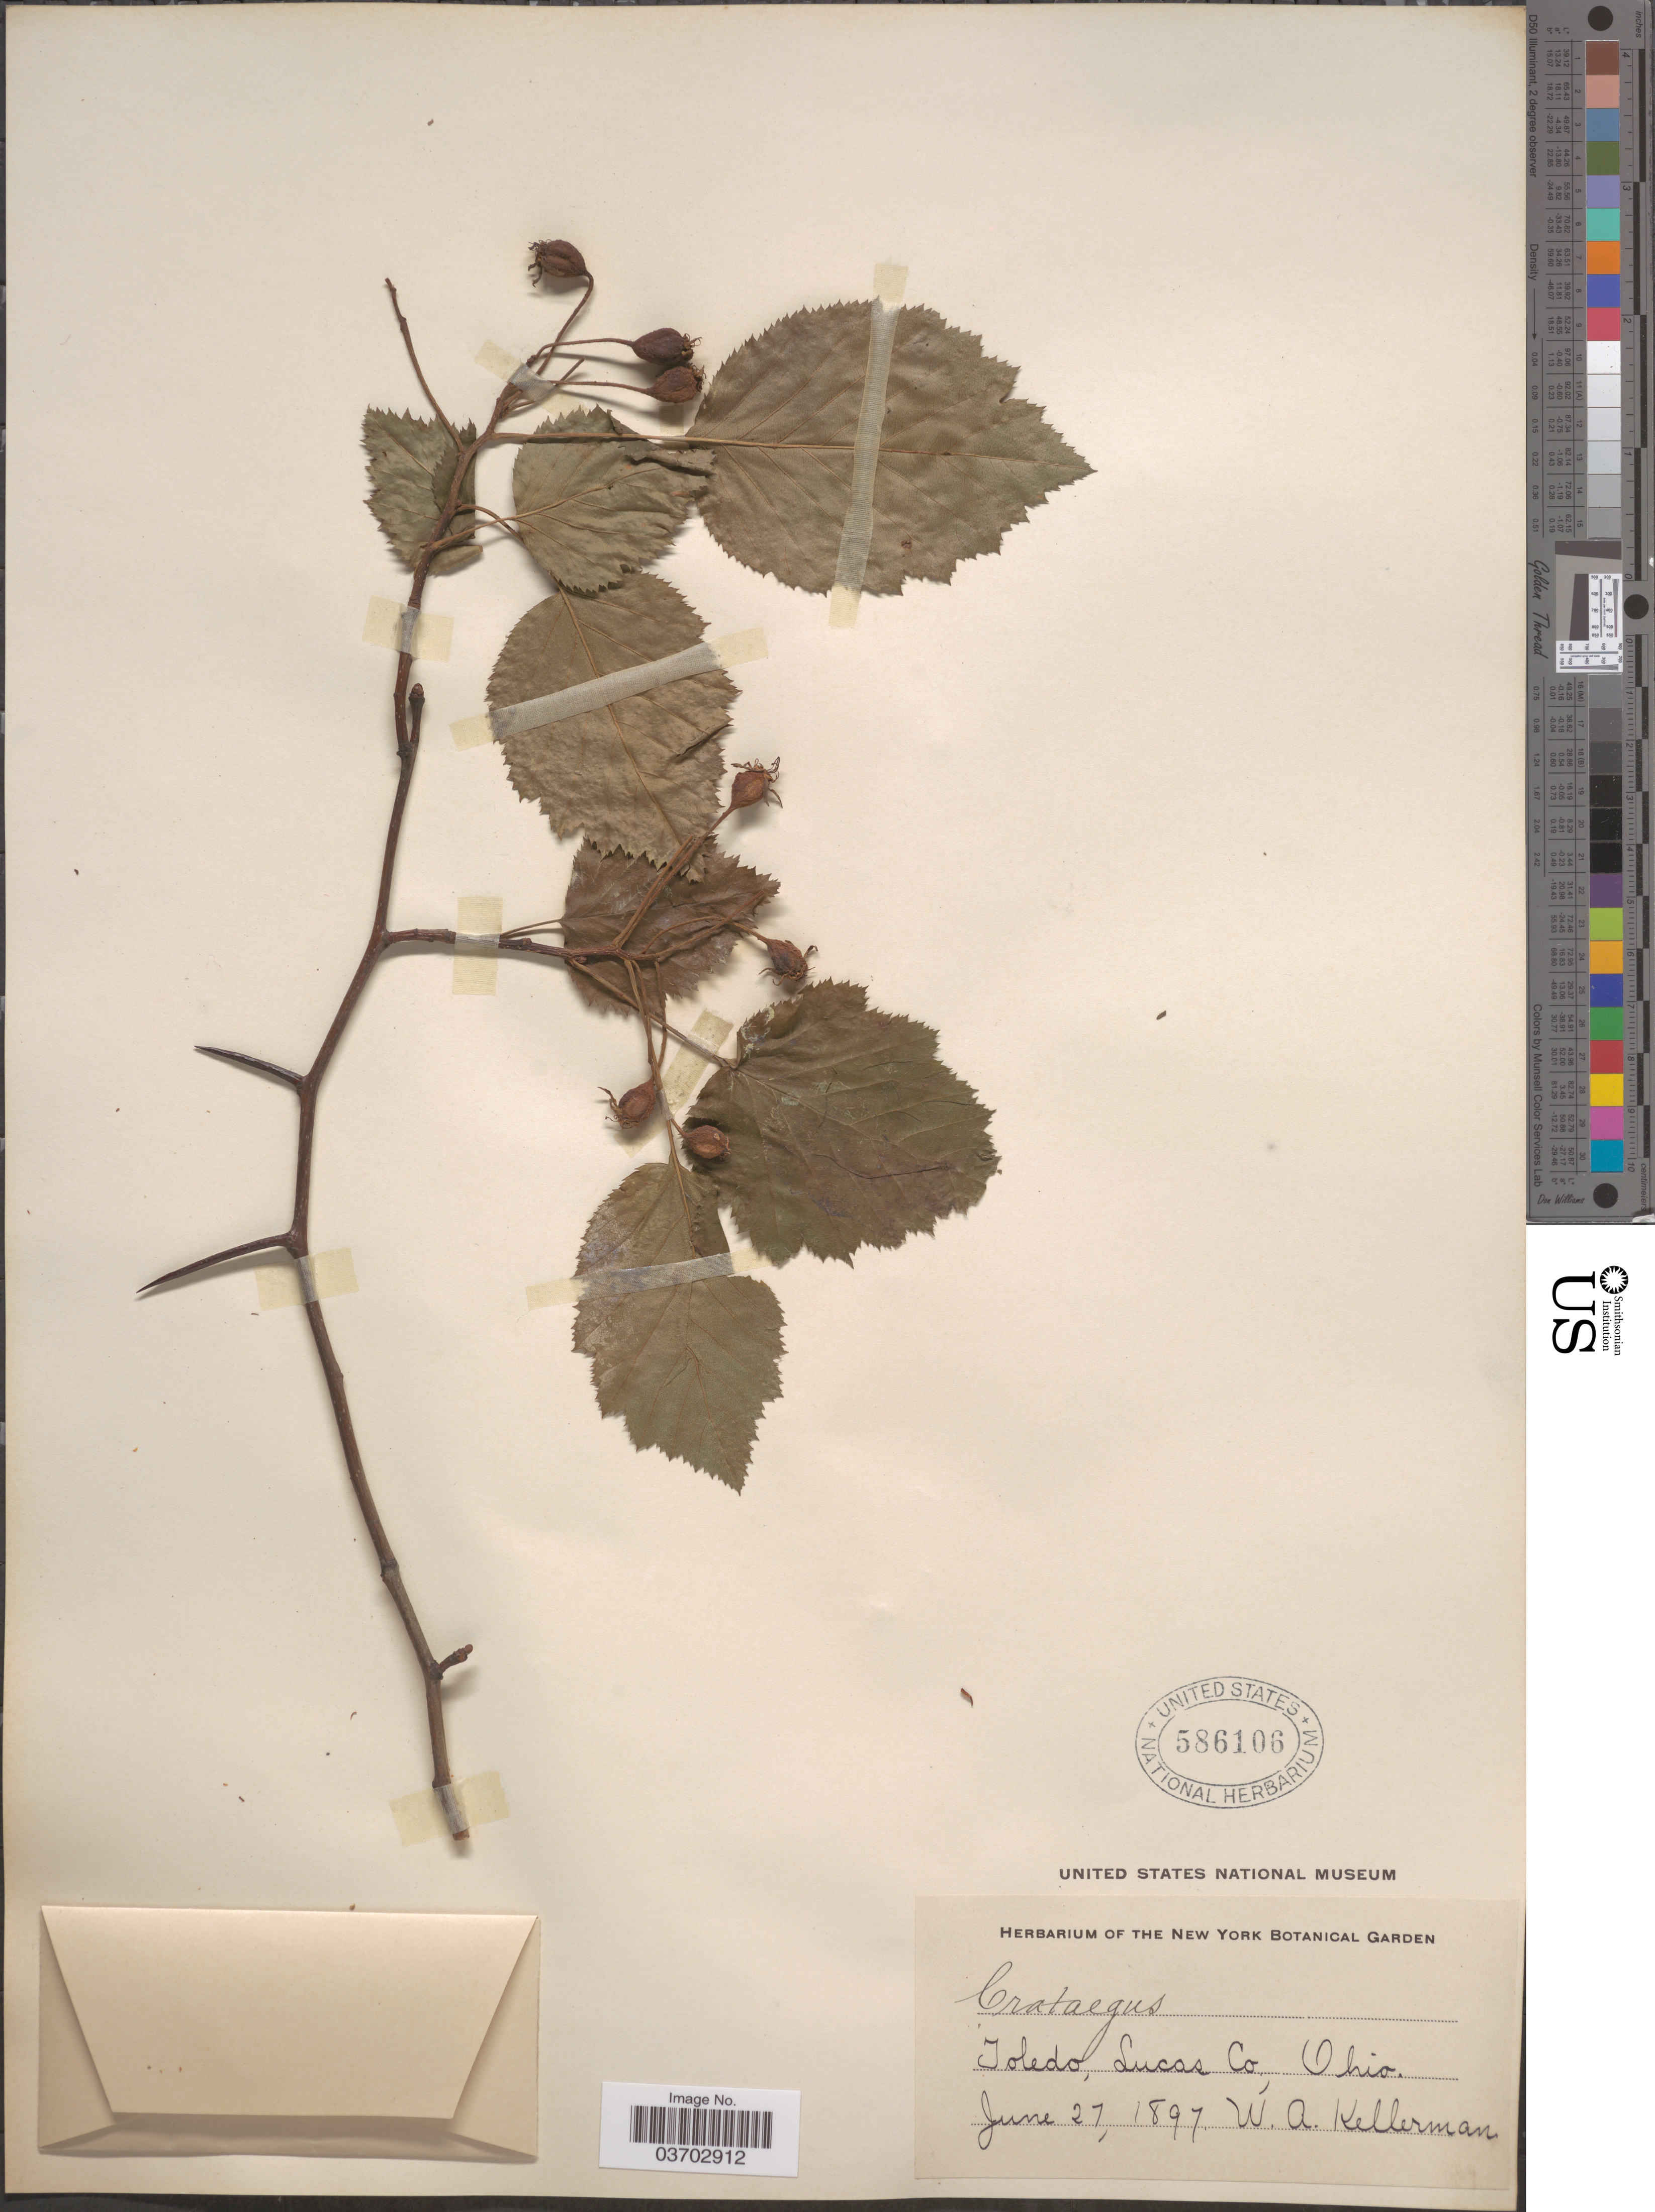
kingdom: Plantae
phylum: Tracheophyta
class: Magnoliopsida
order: Rosales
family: Rosaceae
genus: Crataegus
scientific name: Crataegus sp.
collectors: W. Kellerman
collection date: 1897-06-27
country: United States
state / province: Ohio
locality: Toledo, Lucas Co.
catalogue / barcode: US 586106